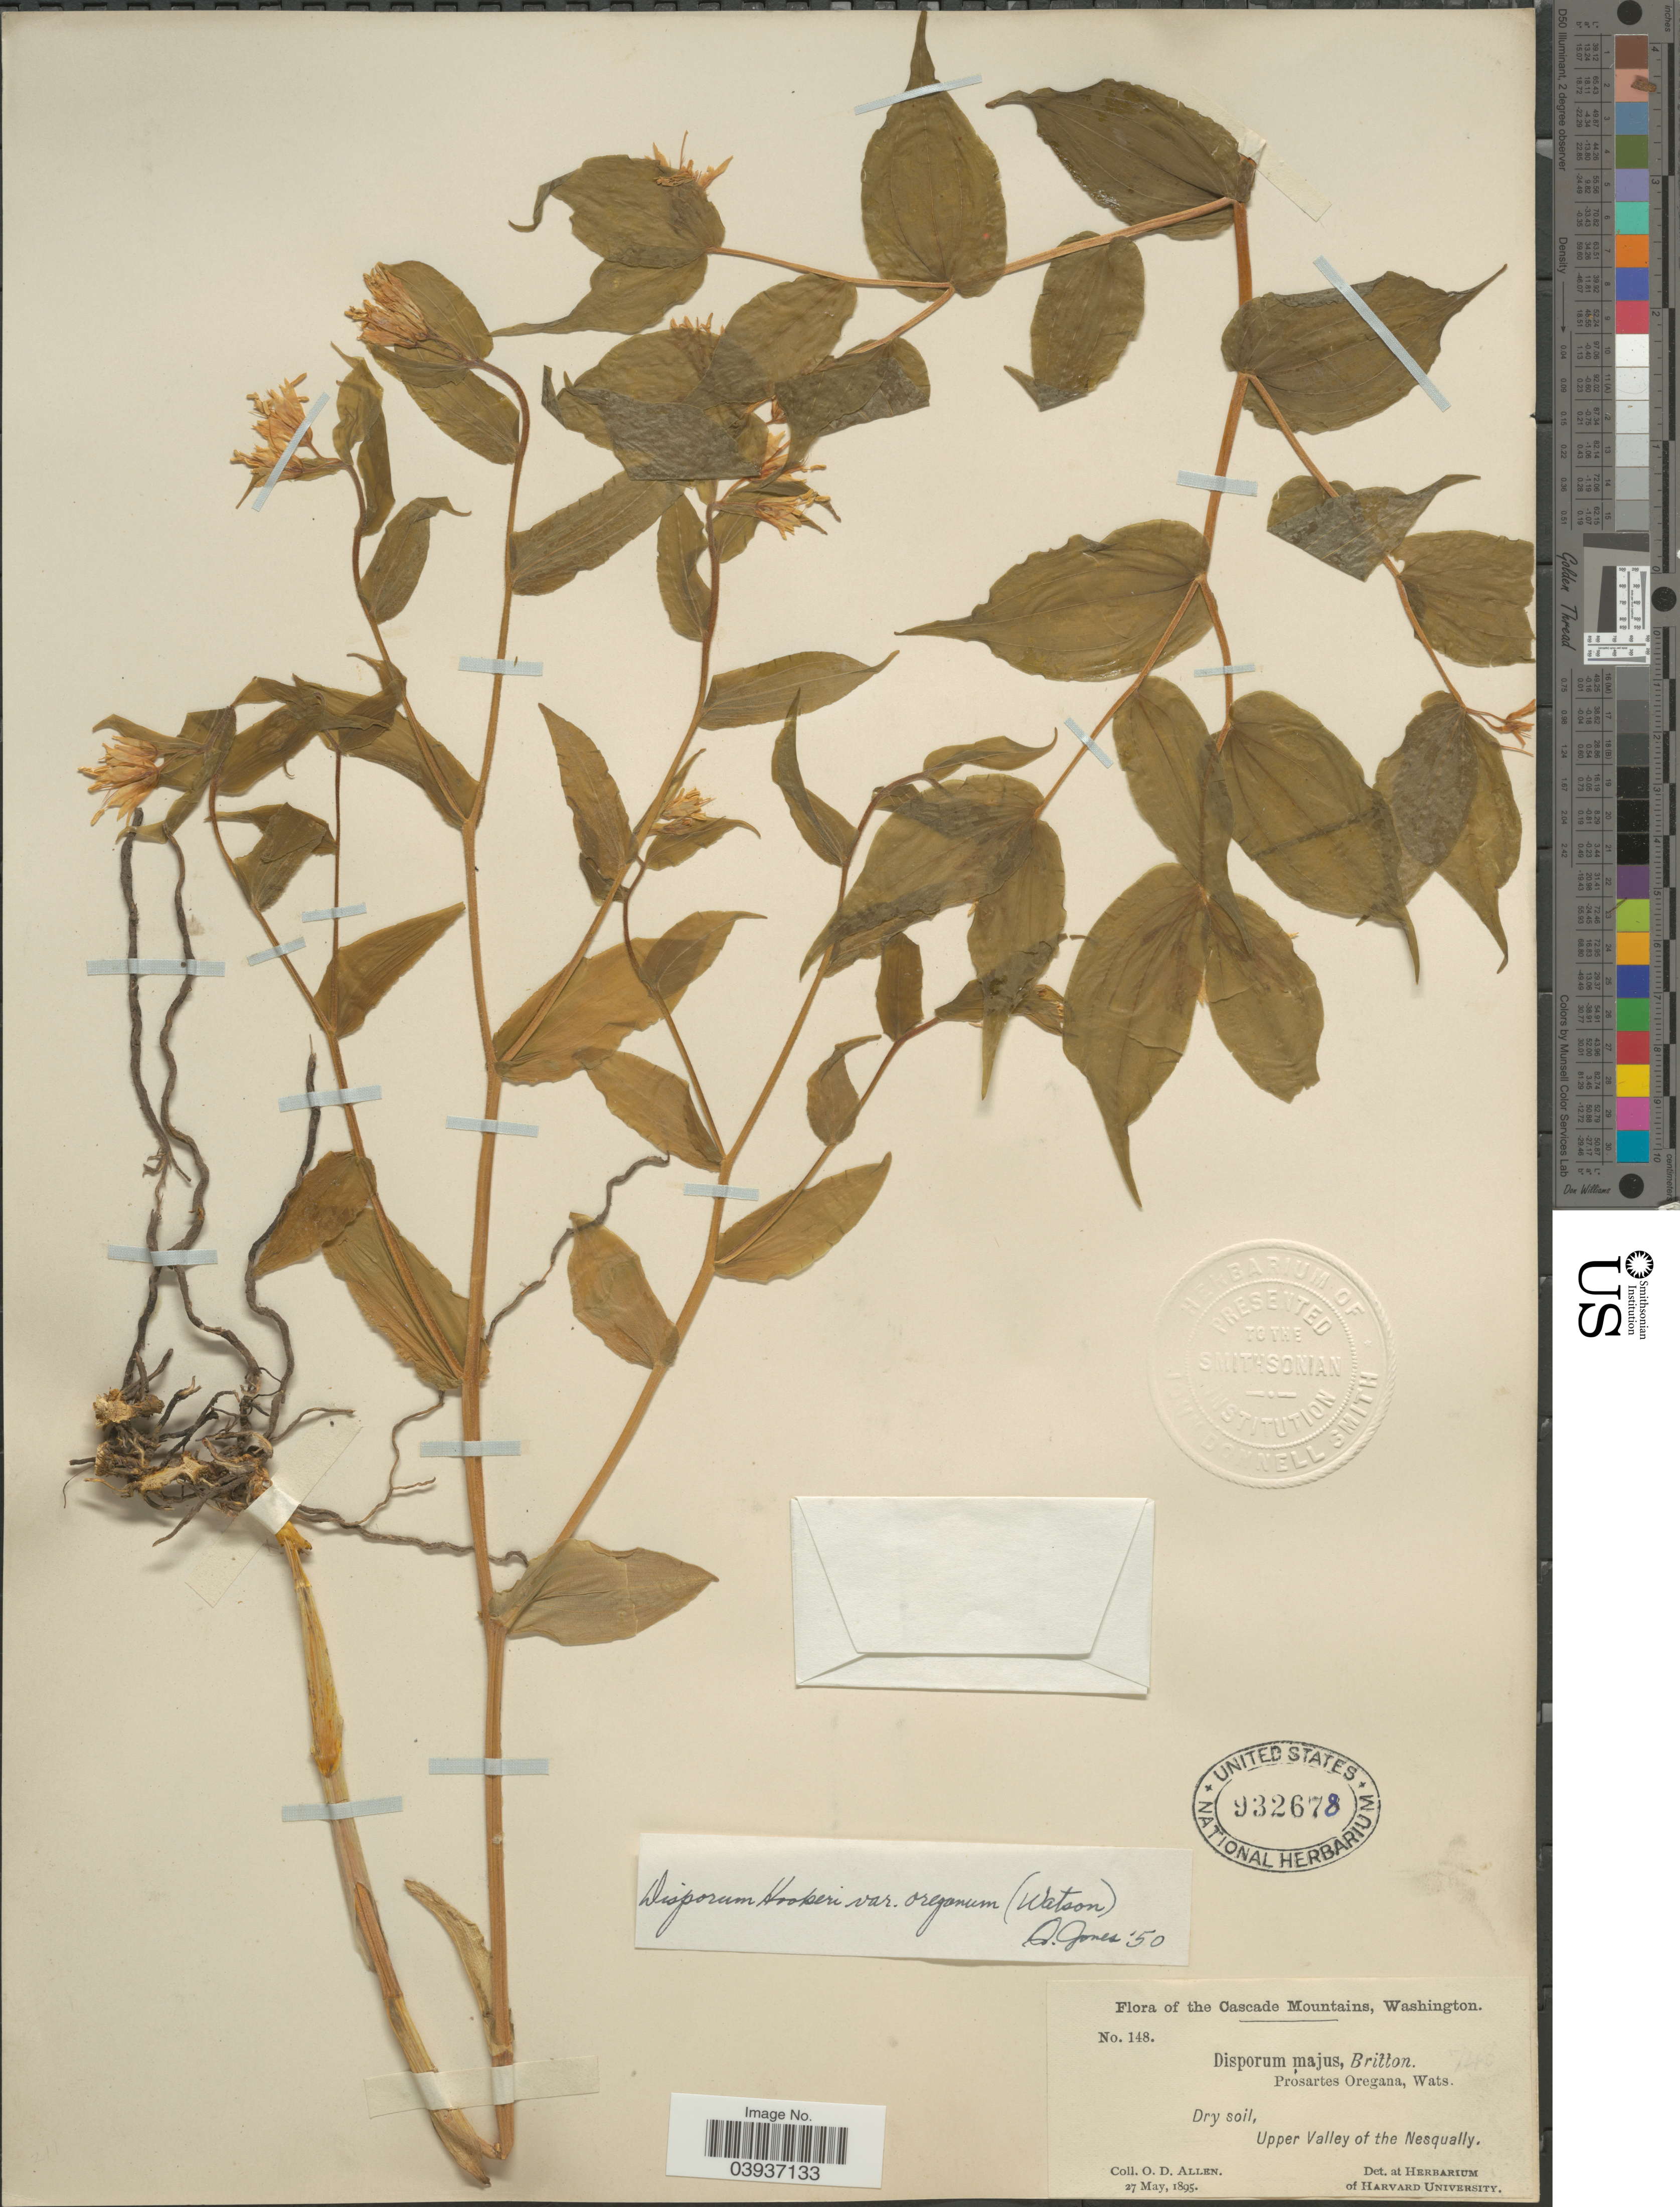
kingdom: Plantae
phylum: Tracheophyta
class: Liliopsida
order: Liliales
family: Colchicaceae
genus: Disporum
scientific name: Disporum hookeri var. oreganum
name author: (S. Watson) Q. Jones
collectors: O. D. Allen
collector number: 148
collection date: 1895-05-27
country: United States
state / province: Washington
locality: The Cascade Mountains. Upper Valley of the Nesqually.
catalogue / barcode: US 932678